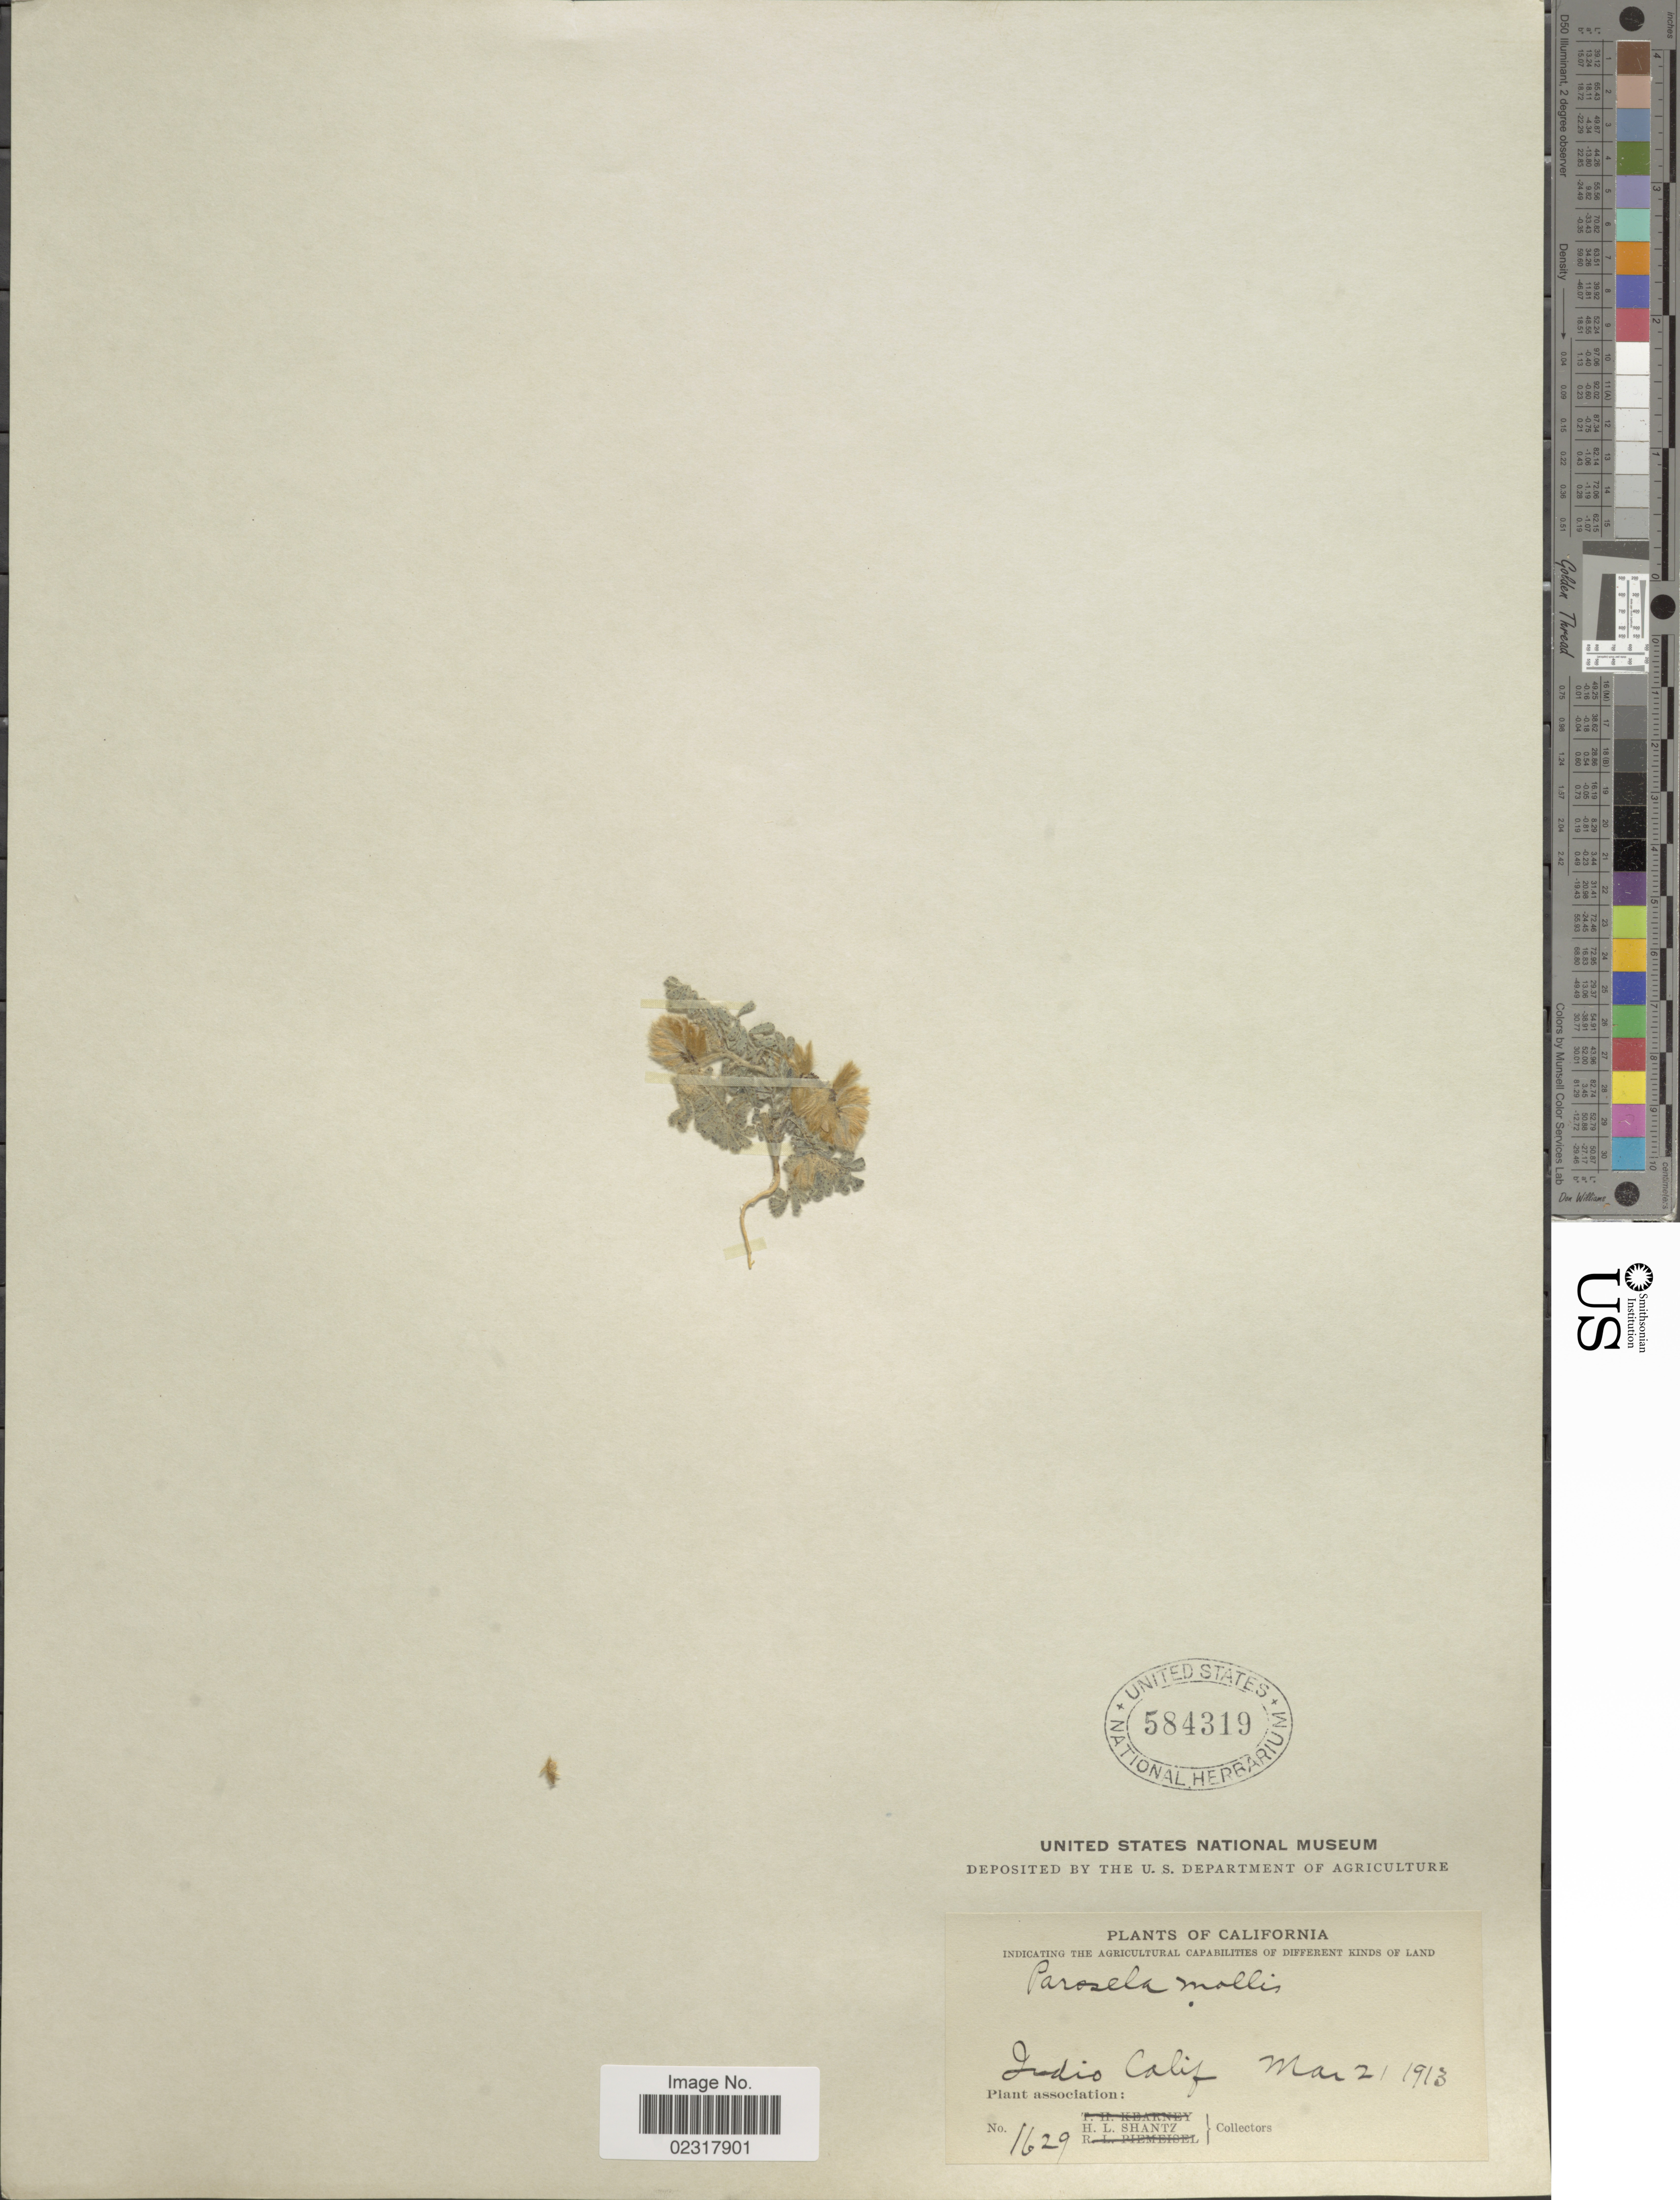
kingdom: Plantae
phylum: Tracheophyta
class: Magnoliopsida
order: Fabales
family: Fabaceae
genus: Dalea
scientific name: Dalea mollis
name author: Benth.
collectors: H. Shantz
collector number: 1629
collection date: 1913-03-21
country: United States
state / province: California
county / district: Riverside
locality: Indio Calif.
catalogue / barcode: US 584319